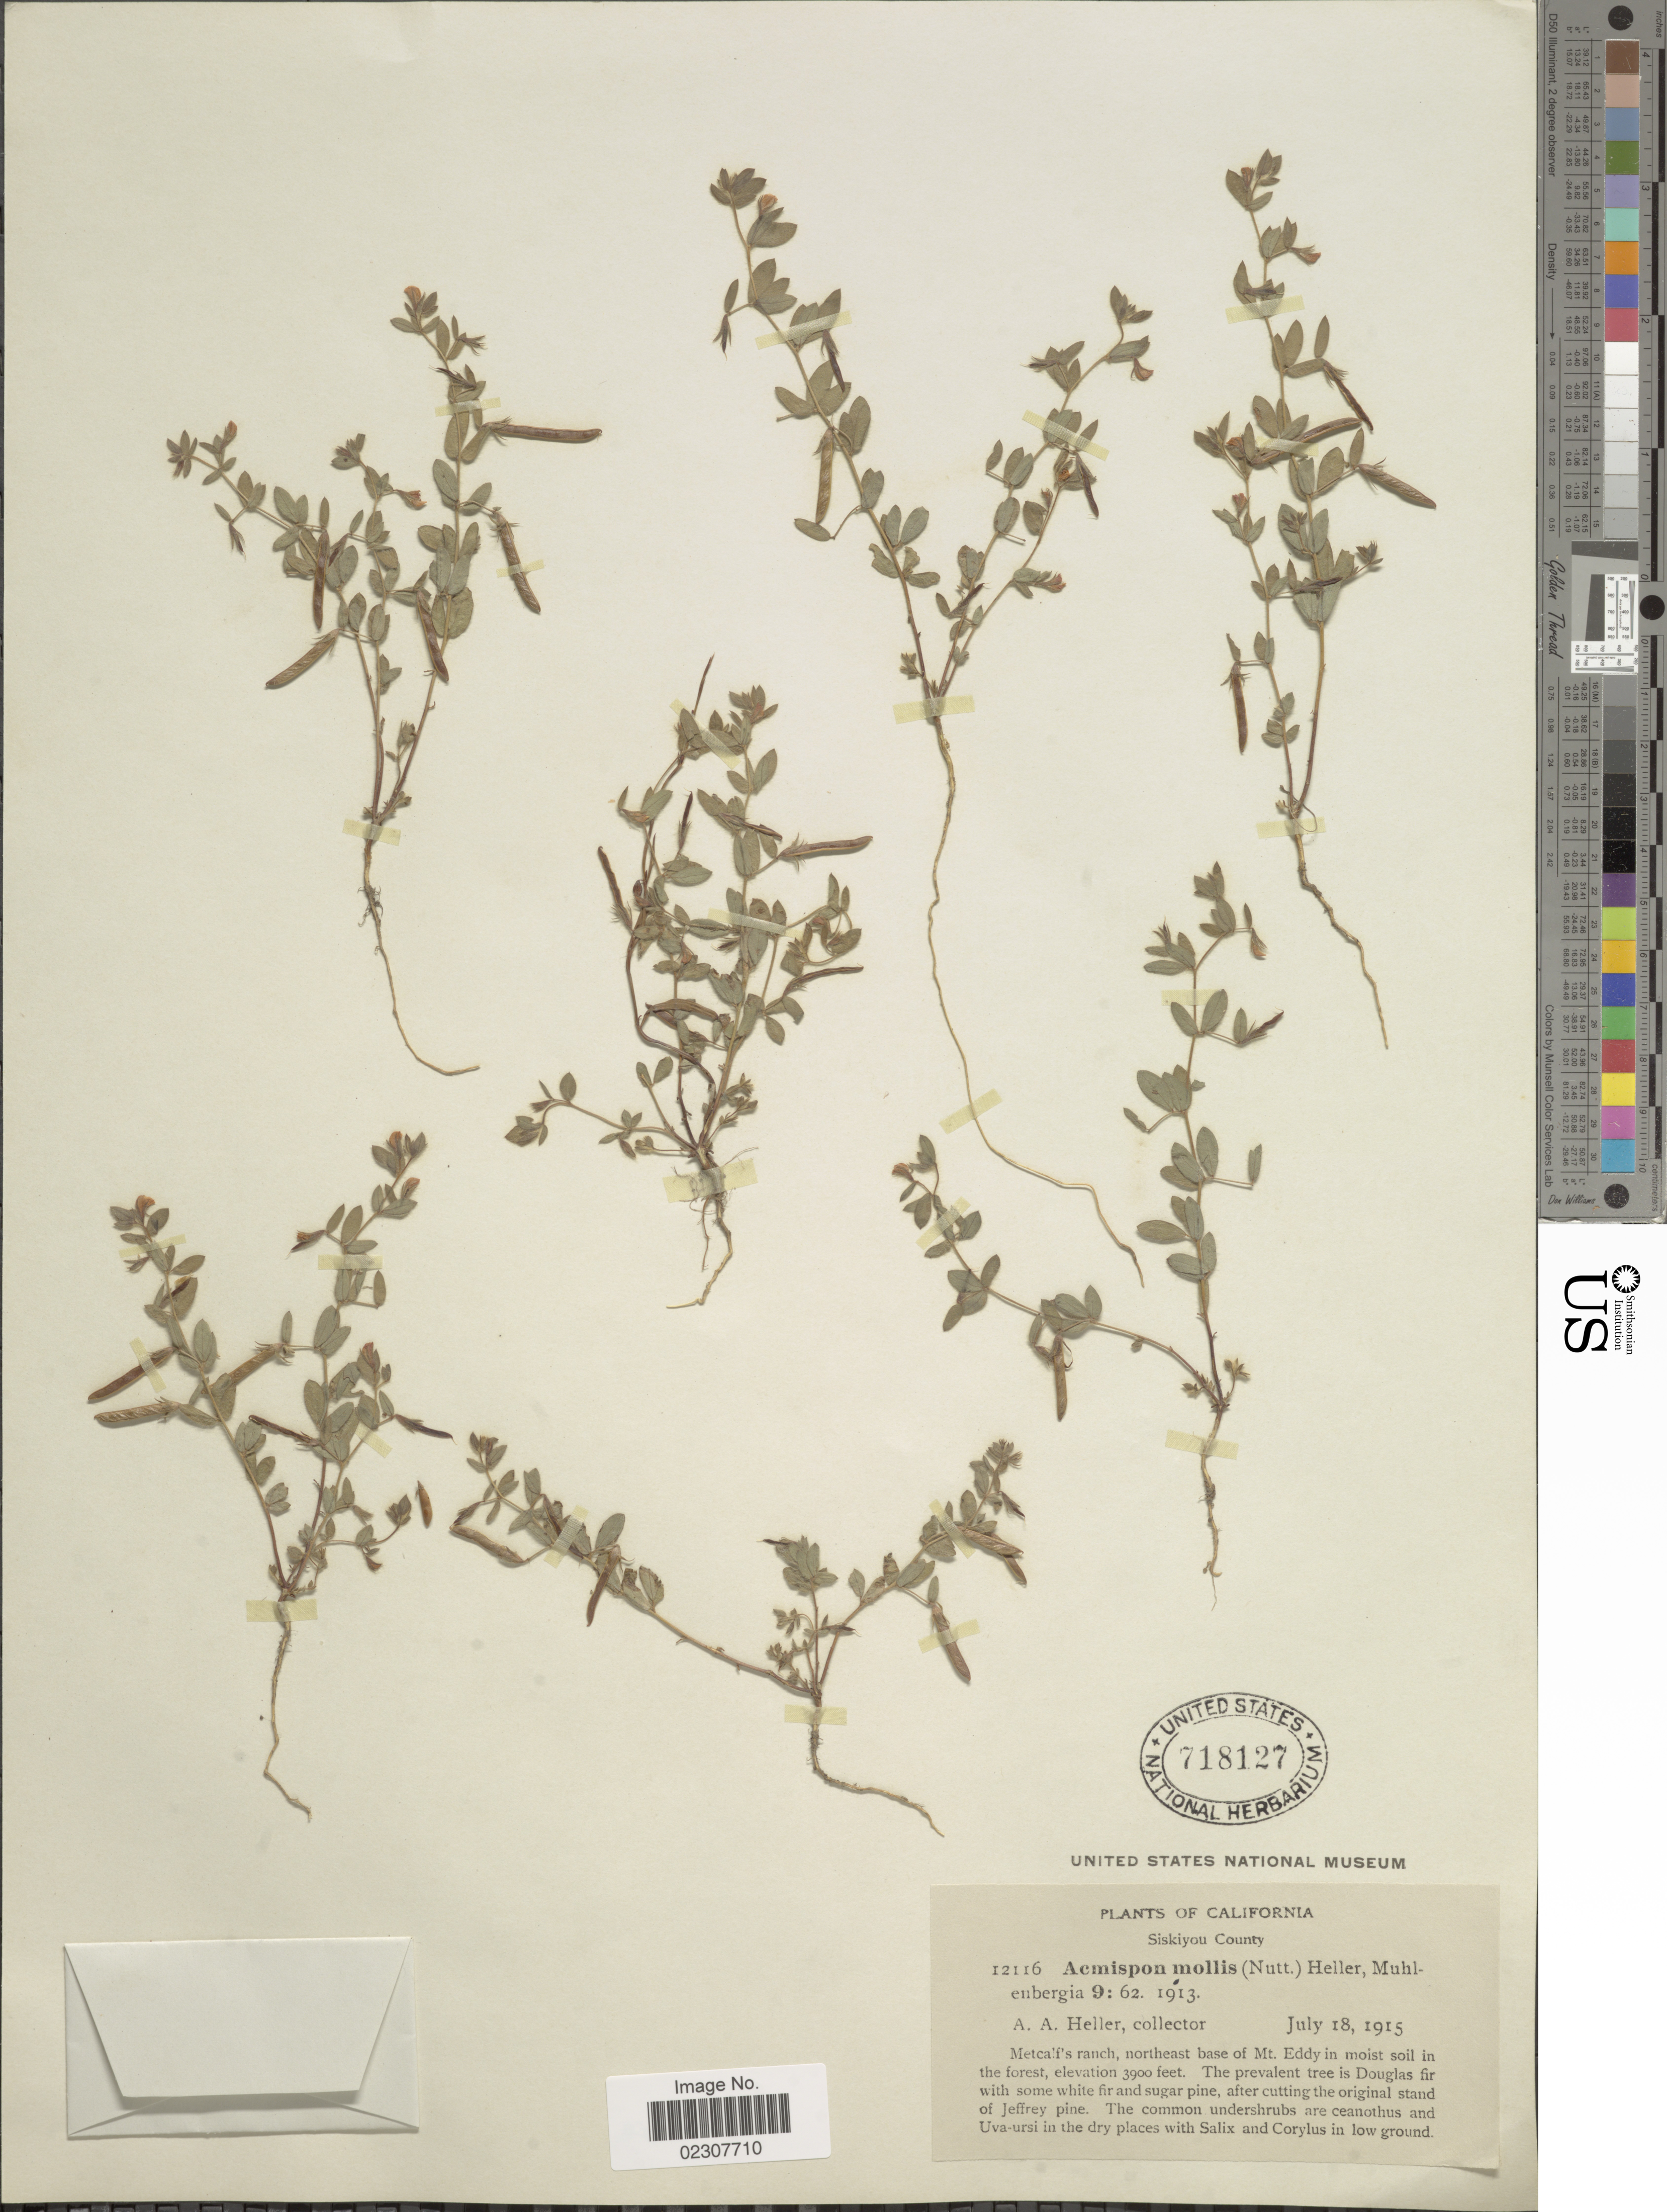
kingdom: Plantae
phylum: Tracheophyta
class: Magnoliopsida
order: Fabales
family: Fabaceae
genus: Acmispon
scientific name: Acmispon mollis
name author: (Nutt.) A. Heller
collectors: A. A. Heller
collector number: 12116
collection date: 1915-07-18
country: United States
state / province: California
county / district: Siskiyou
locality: Siskiyou County, Metcalf's ranch, northeast base of Mt Eddy in moist soil in the forest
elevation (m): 1189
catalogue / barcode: US 718127